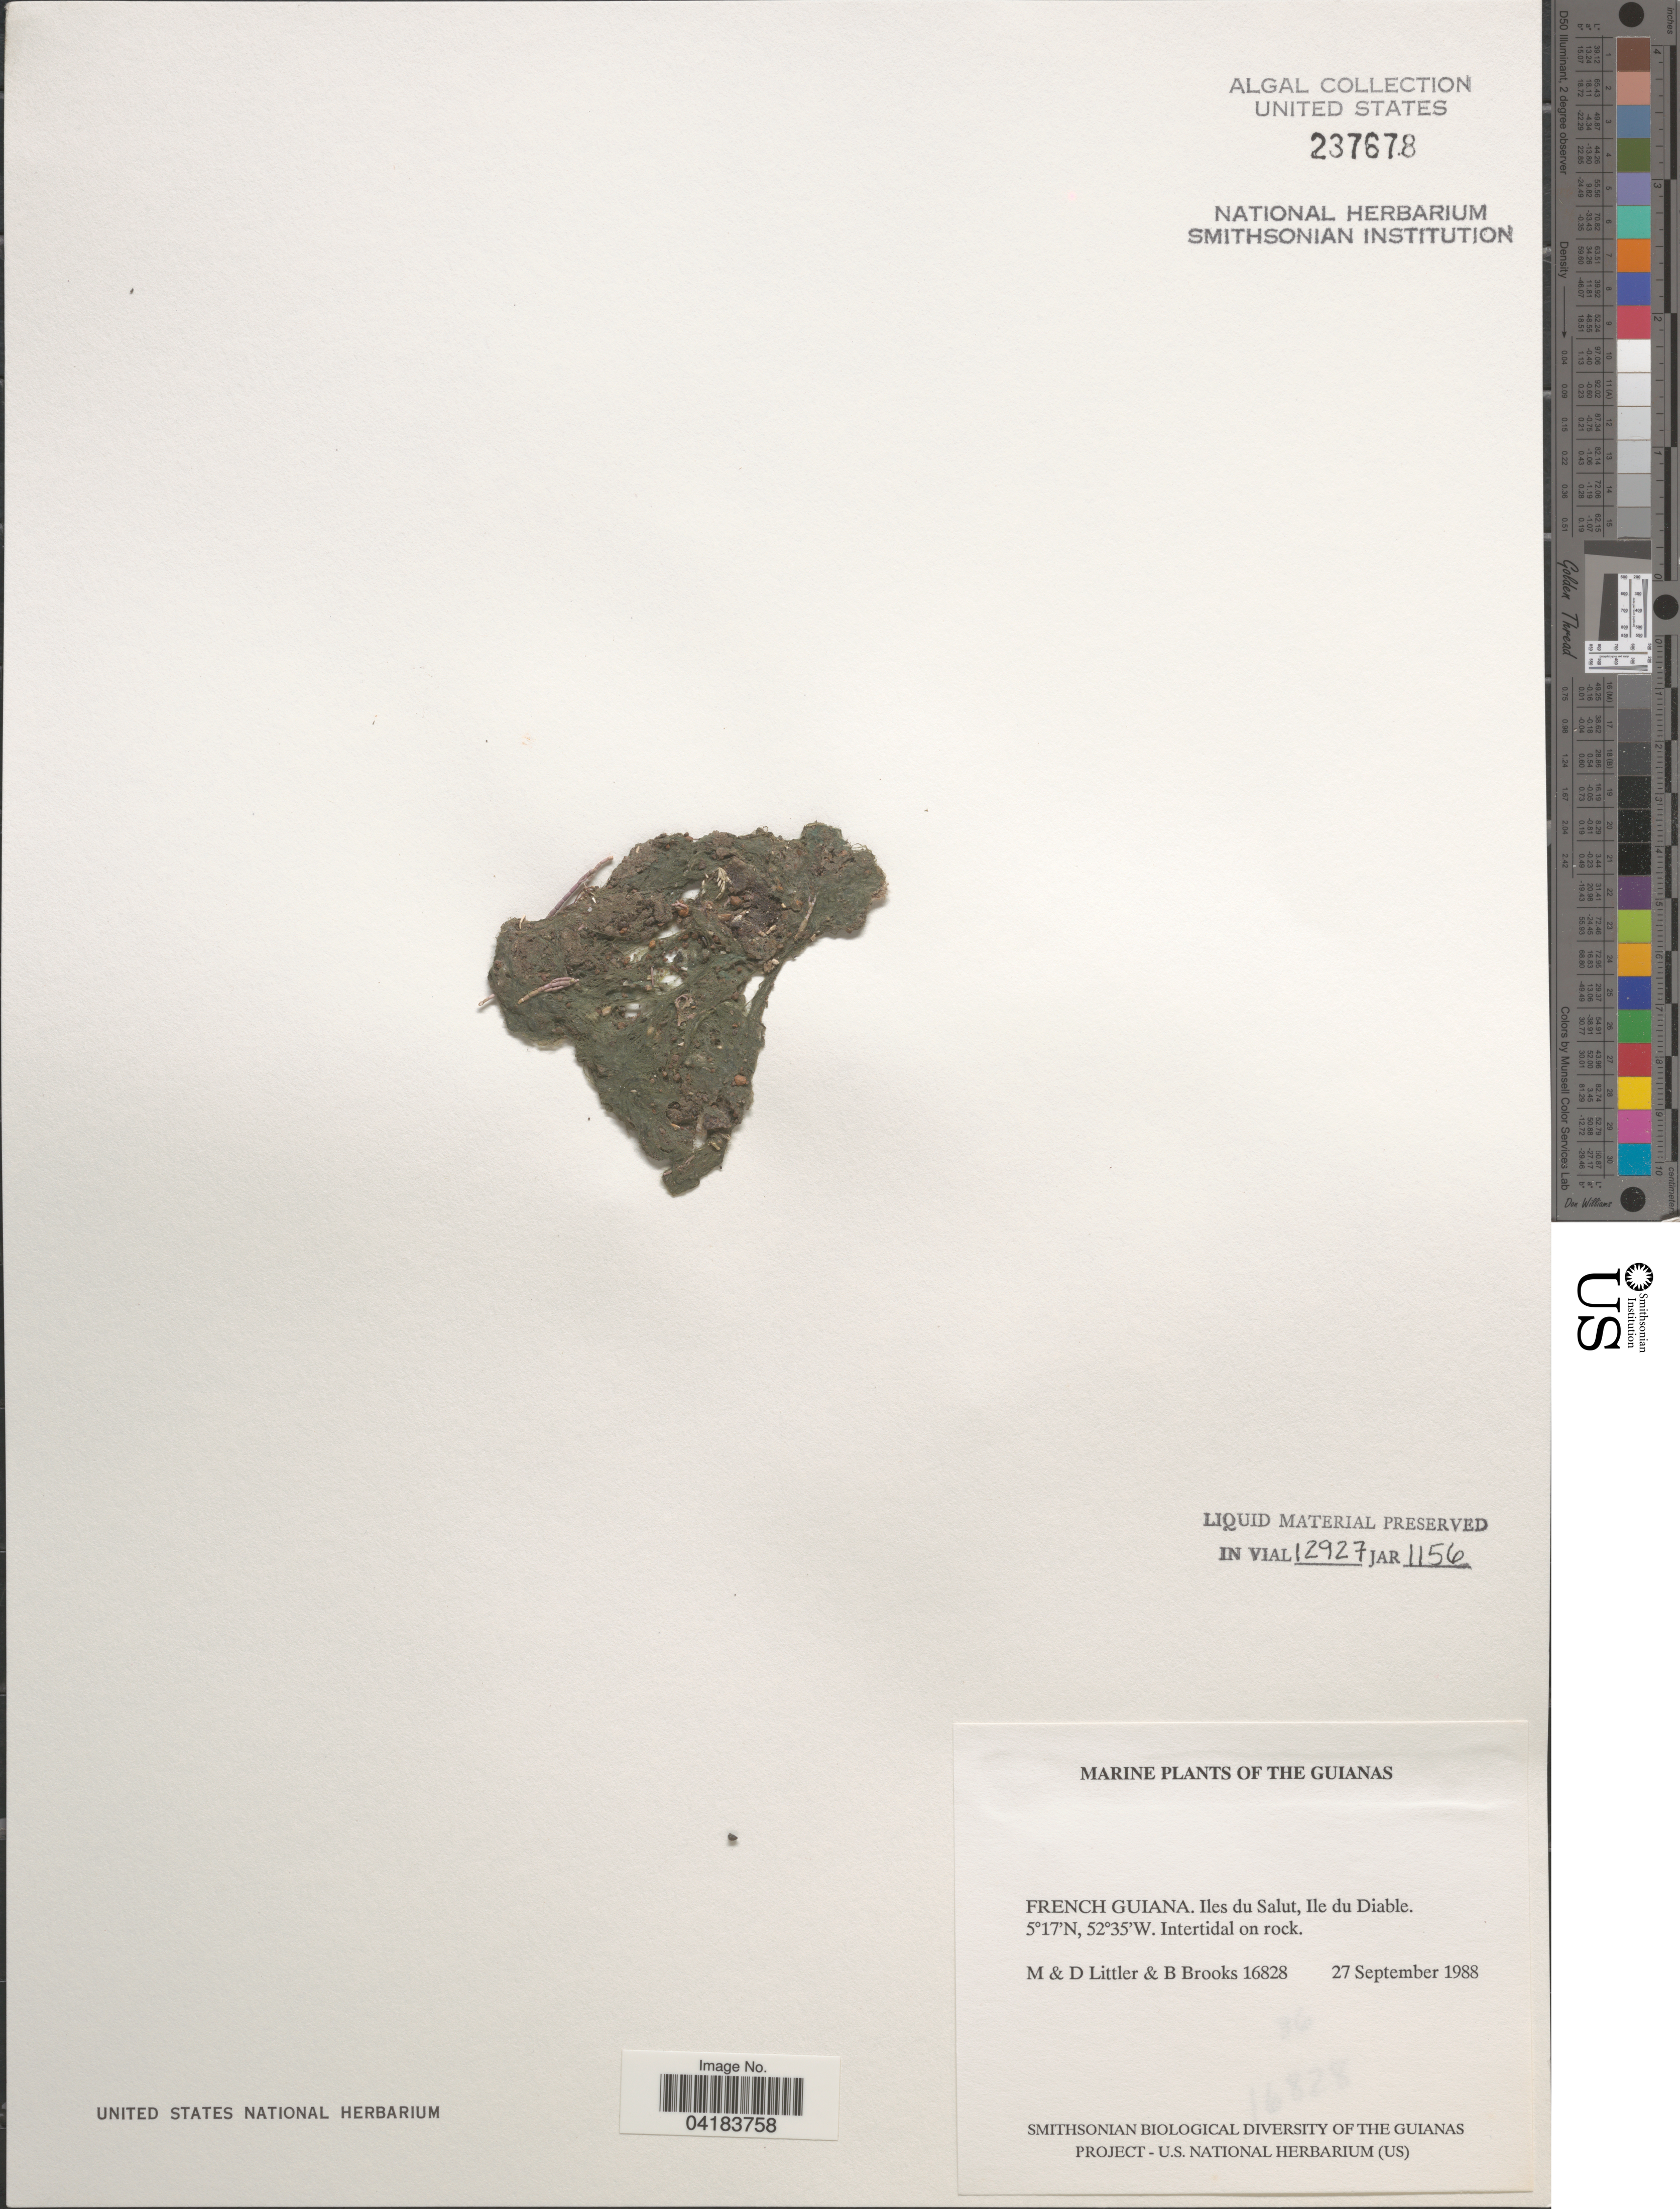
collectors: M. Littler, D. S. Littler & B. Brooks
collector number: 16828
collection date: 1988-09-27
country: French Guiana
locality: The Guianas. Iles du Salut, Ile du Diable.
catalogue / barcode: US 237678